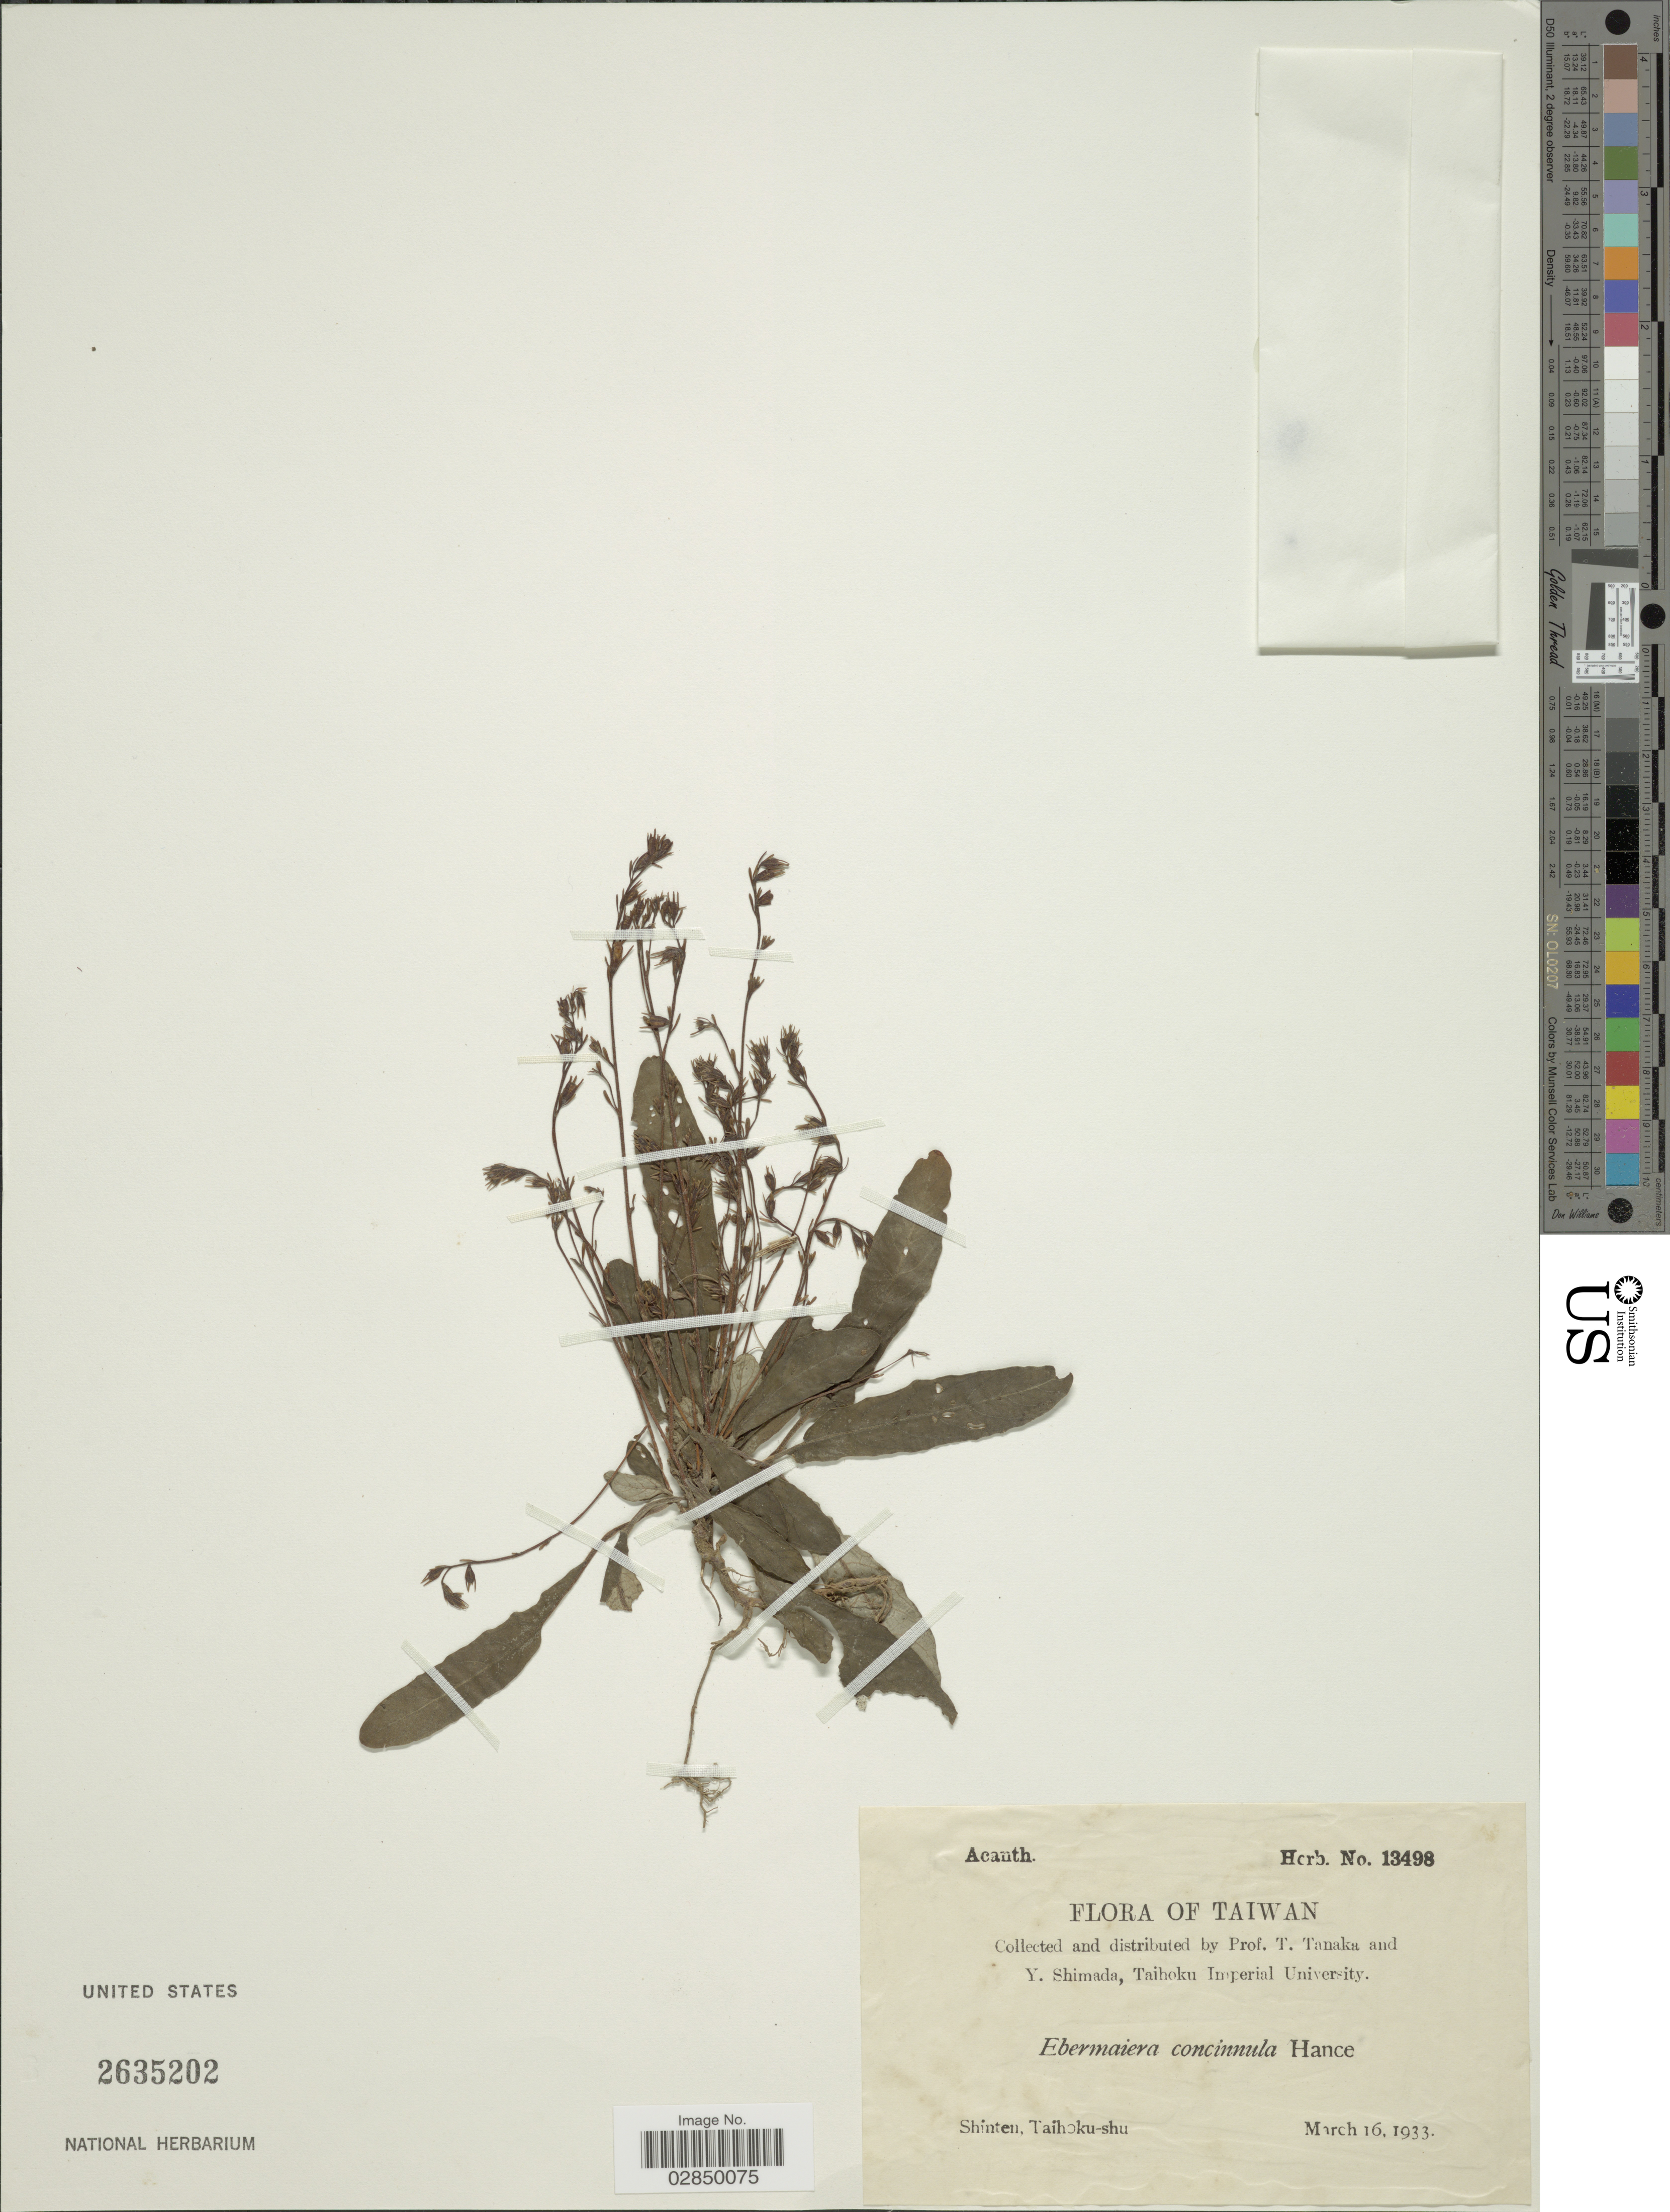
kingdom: Plantae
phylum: Tracheophyta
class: Magnoliopsida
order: Lamiales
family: Acanthaceae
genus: Staurogyne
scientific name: Staurogyne concinnula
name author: (Hance) Kuntze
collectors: T. Tanaka & Y. Shimada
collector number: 13498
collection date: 1933-03-16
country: Taiwan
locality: Shinten, Taihoku-shu.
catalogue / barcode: US 2635202